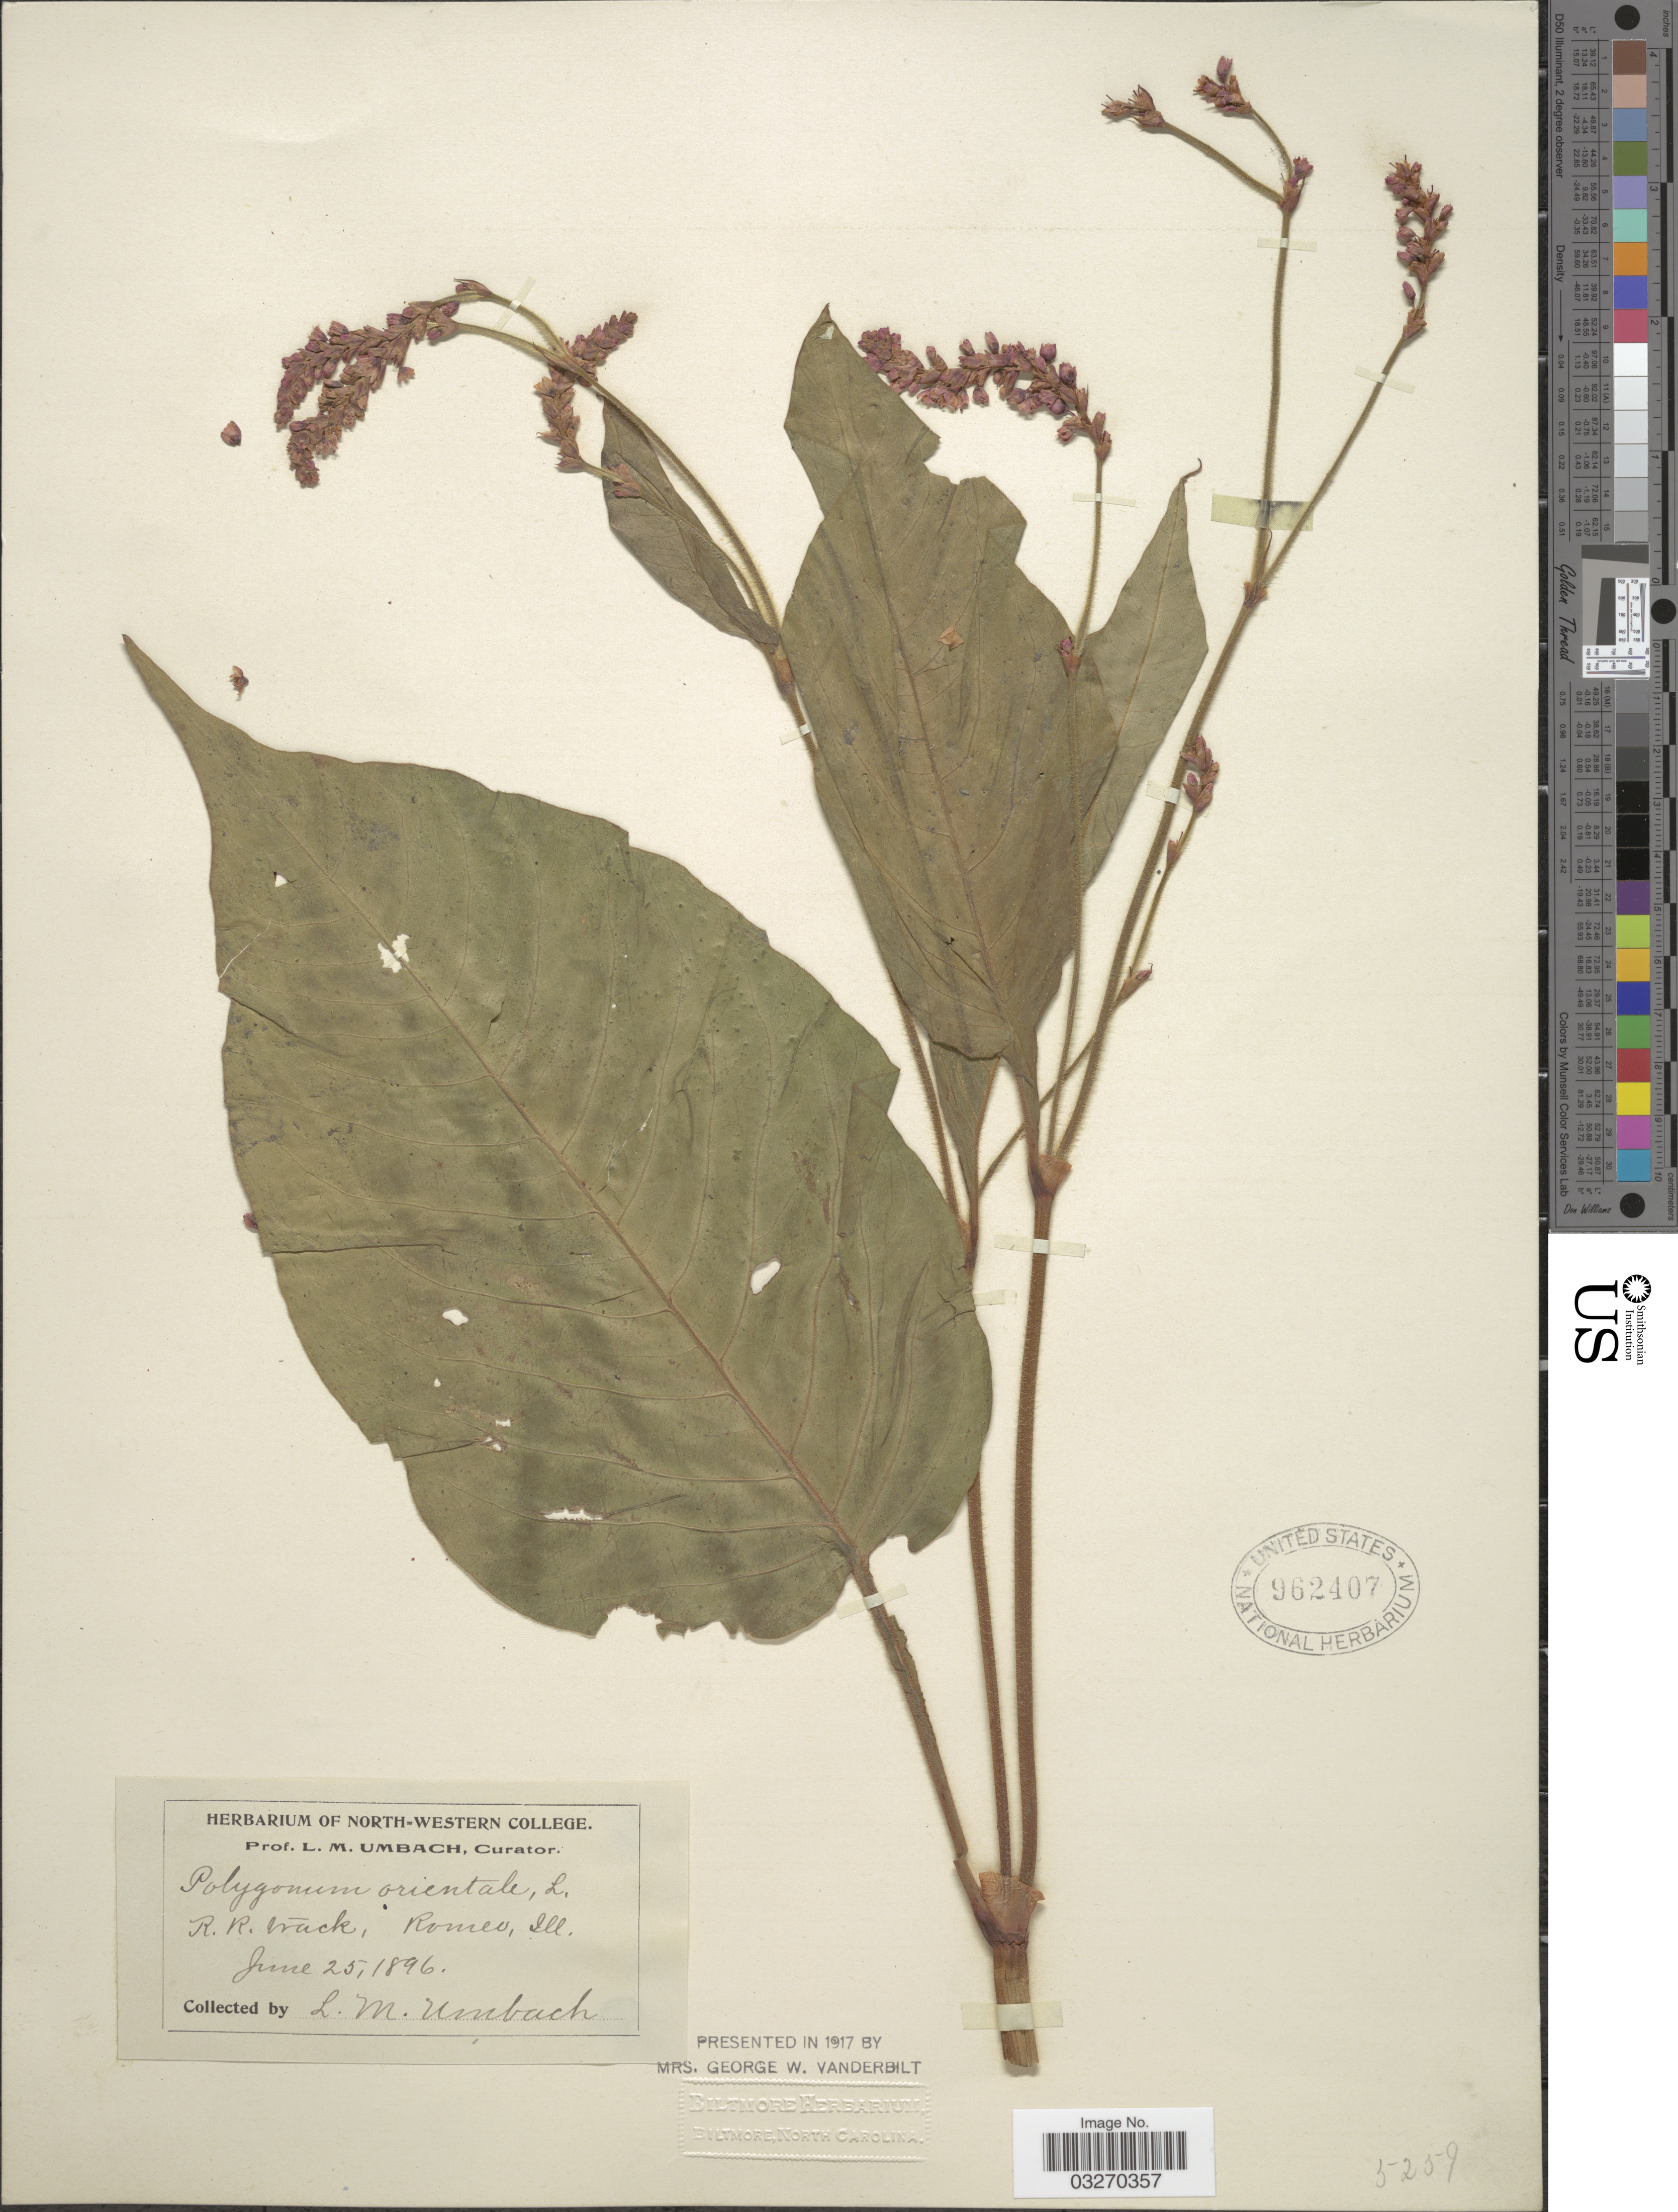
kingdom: Plantae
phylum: Tracheophyta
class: Magnoliopsida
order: Caryophyllales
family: Polygonaceae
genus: Persicaria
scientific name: Persicaria orientalis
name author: (L.) Spach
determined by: Atha, D. E.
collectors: L. M. Umbach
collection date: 1896-06-25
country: United States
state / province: Illinois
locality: R.R. track, Romeo.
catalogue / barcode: US 962407